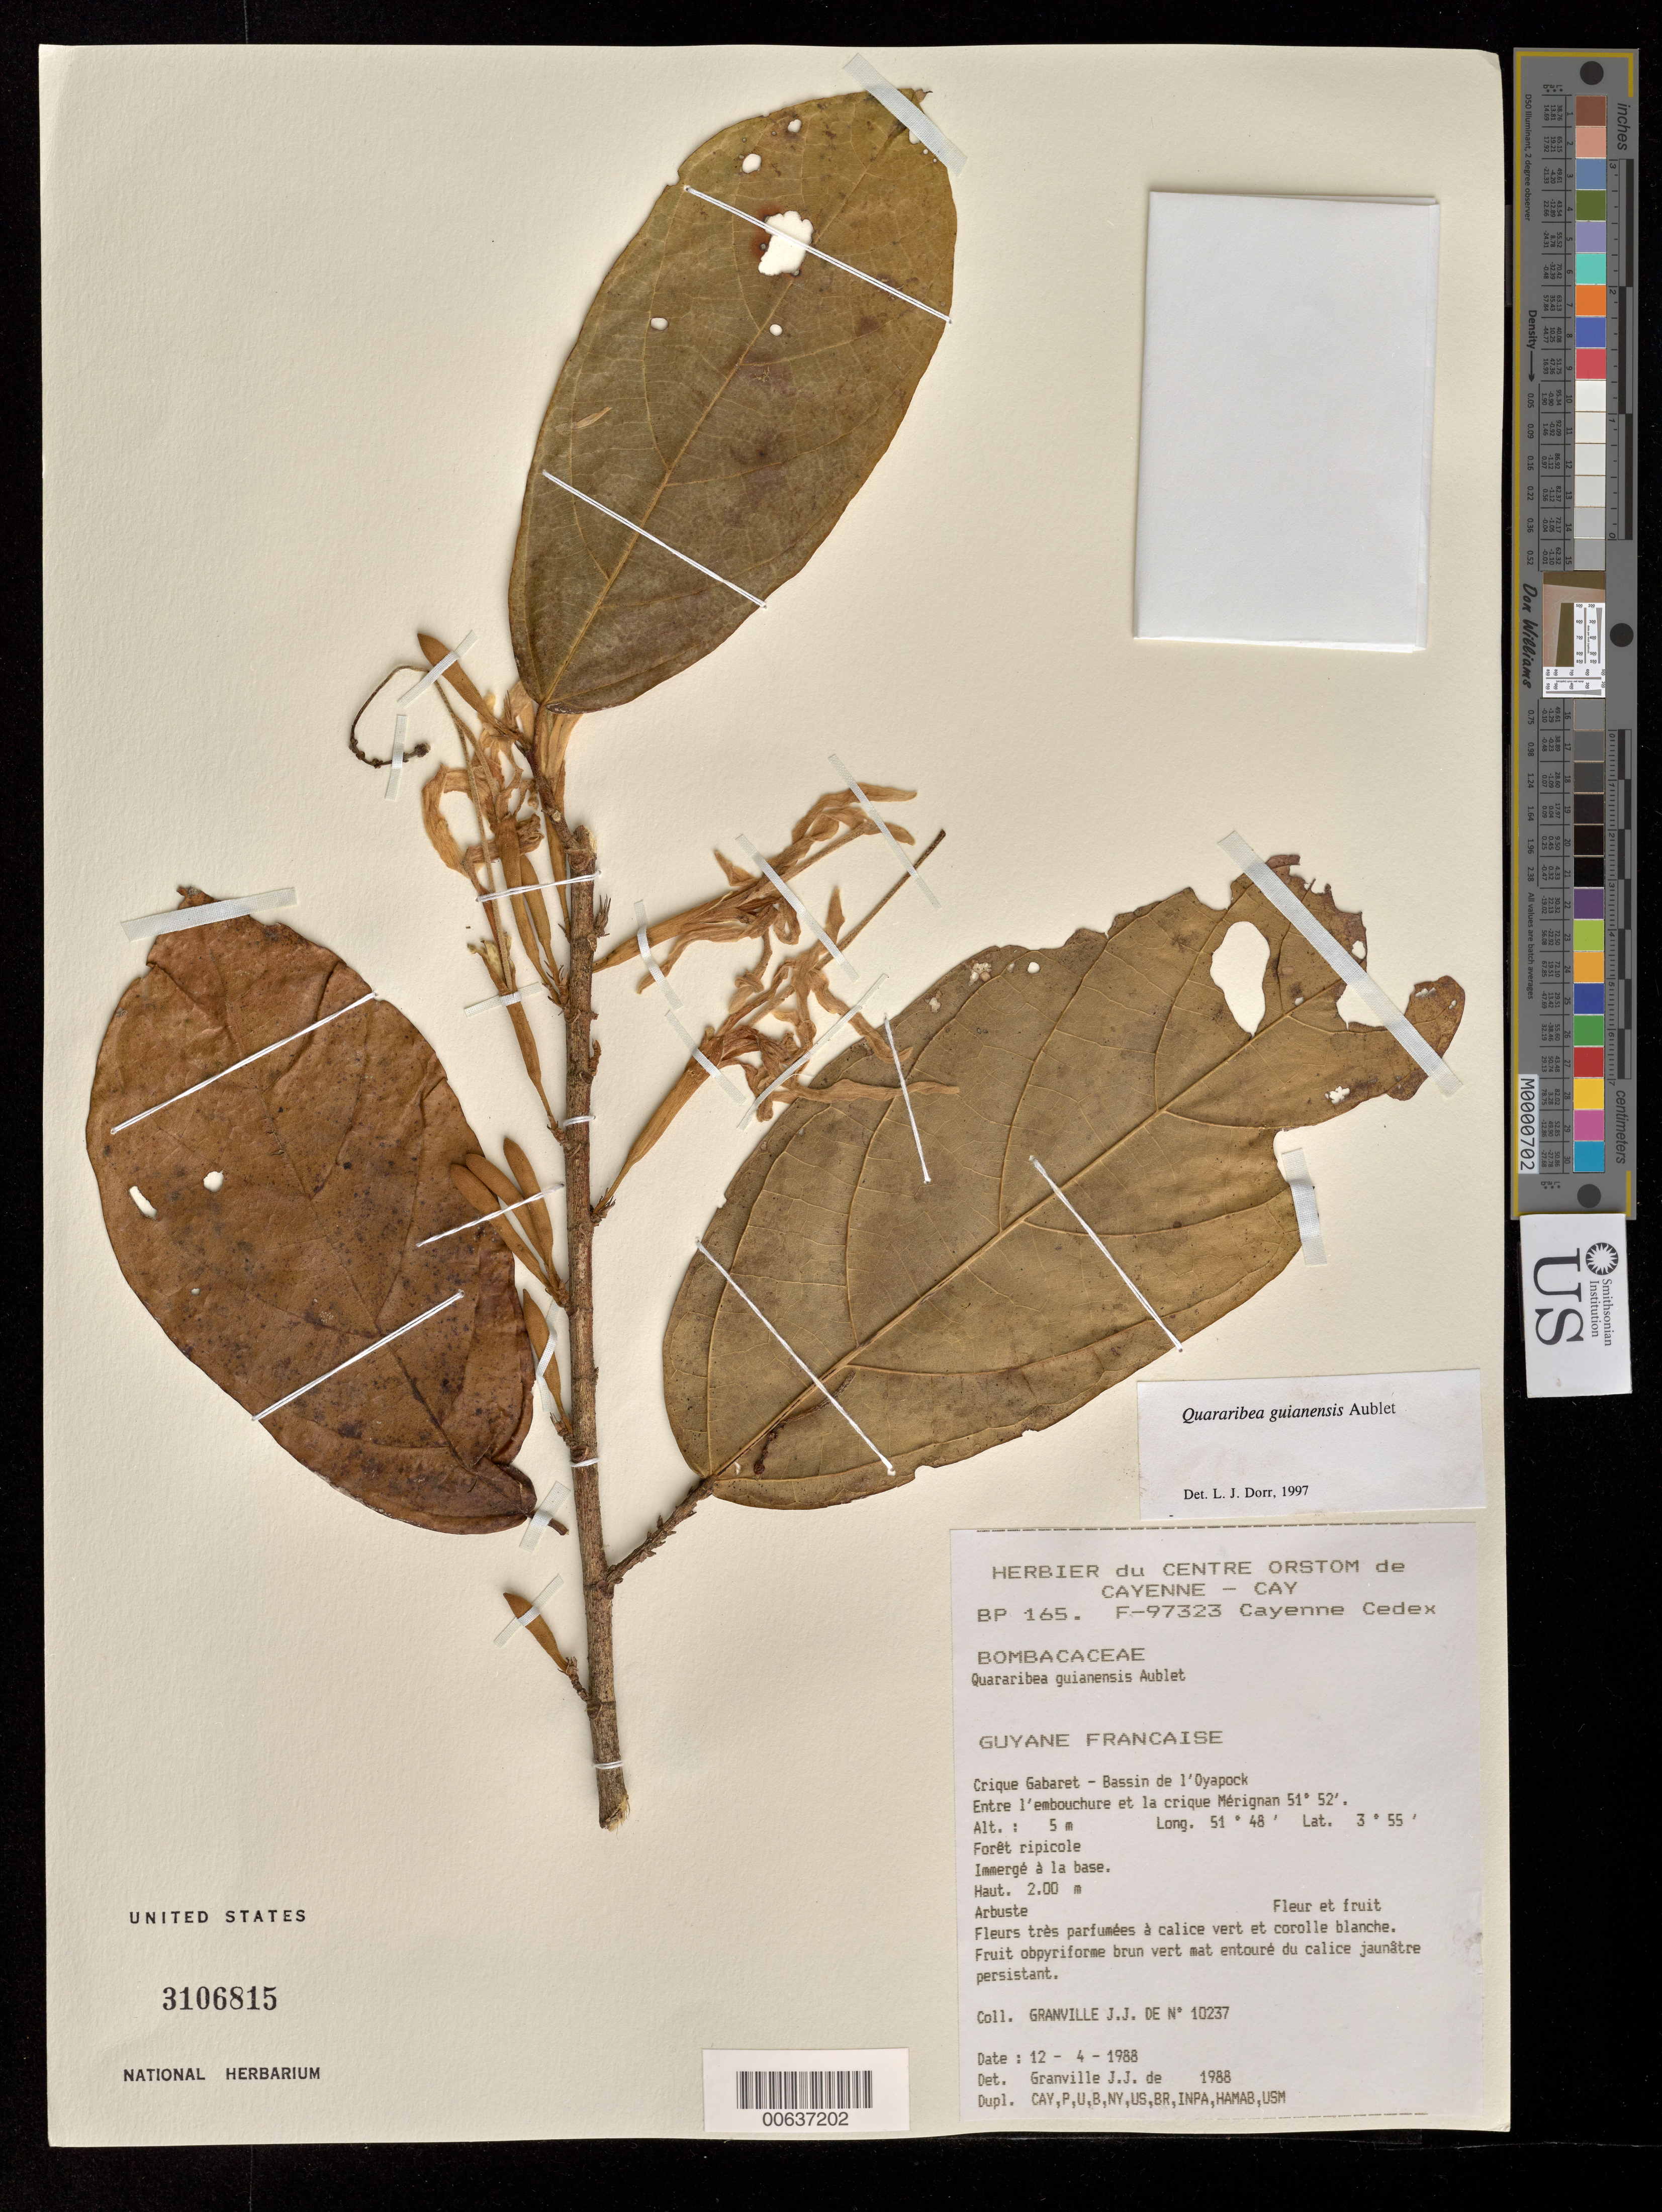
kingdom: Plantae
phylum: Tracheophyta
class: Magnoliopsida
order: Malvales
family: Malvaceae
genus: Quararibea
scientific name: Quararibea guianensis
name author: Aubl.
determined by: Dorr, L. J., (BOT), Smithsonian Institution - National Museum of Natural History (UNITED STATES)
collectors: J.-J. de Granville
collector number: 10237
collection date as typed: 12-Apr-88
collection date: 1988-04-12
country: French Guiana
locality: Crique Gabaret, Bassin de l'Oyapock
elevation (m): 5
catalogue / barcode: US 3106815